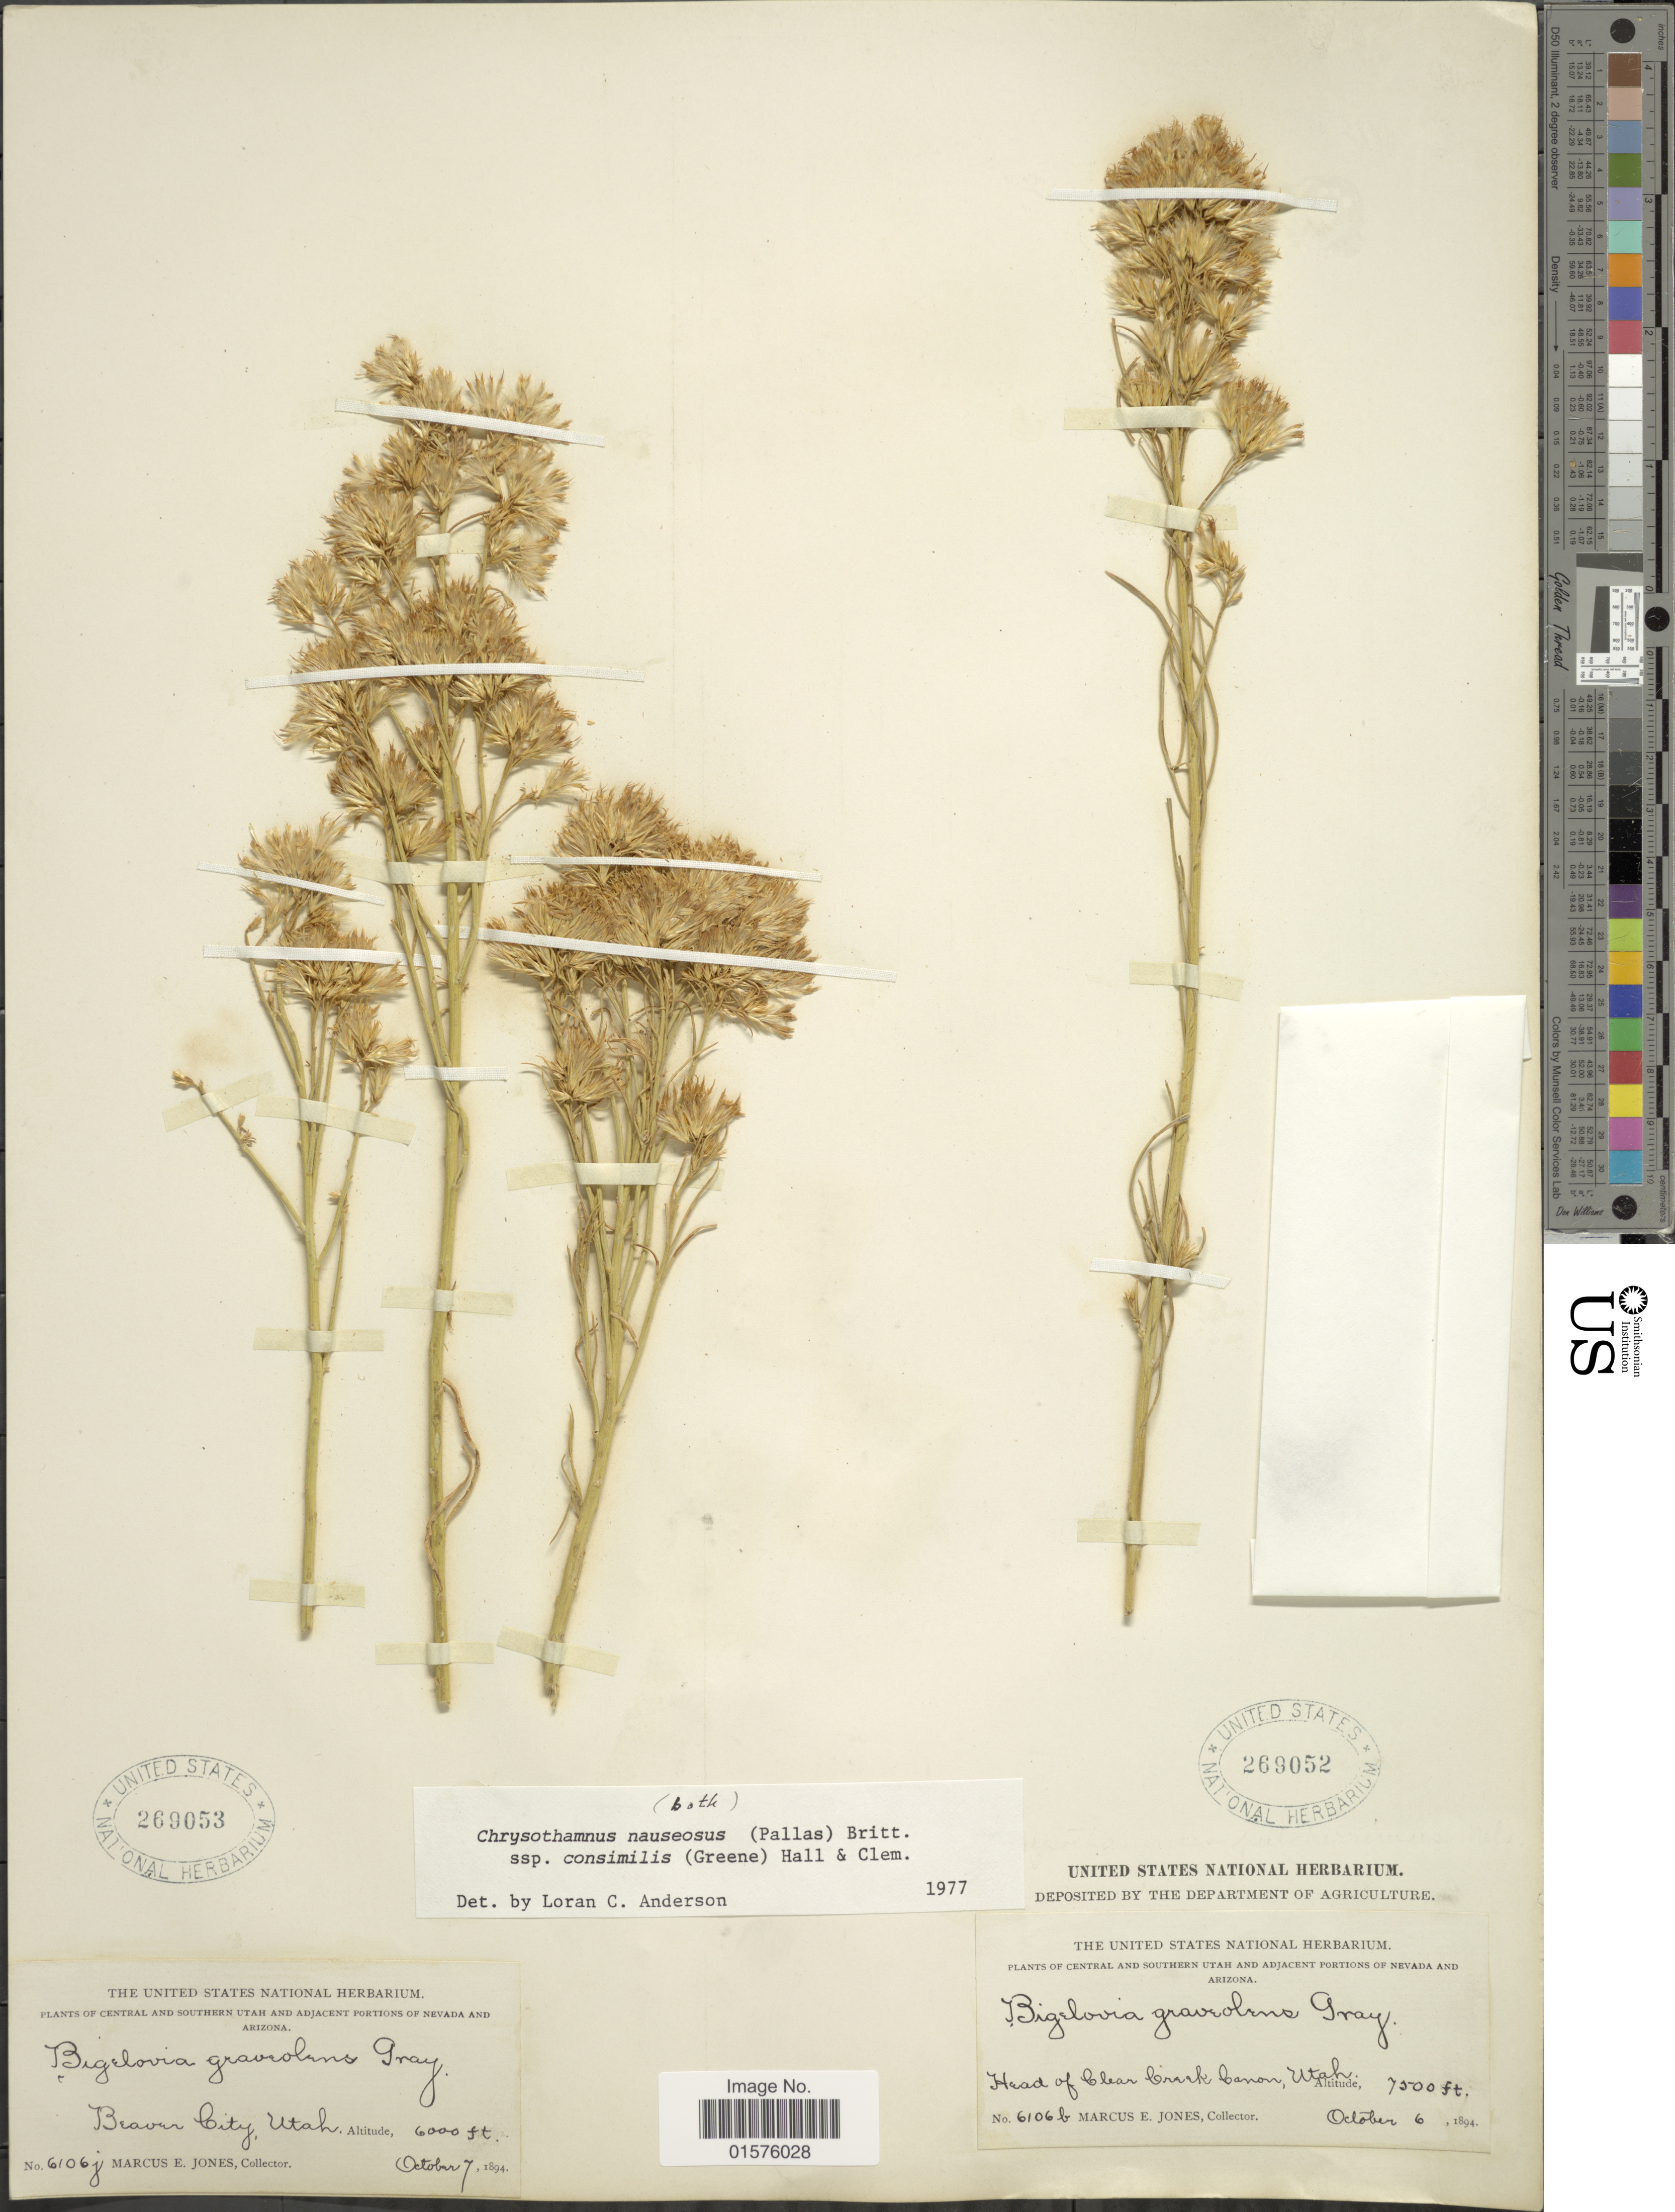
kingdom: Plantae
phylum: Tracheophyta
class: Magnoliopsida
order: Asterales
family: Asteraceae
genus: Chrysothamnus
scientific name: Chrysothamnus nauseosus subsp. graveolens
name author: (Nutt.) Piper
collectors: M. E. Jones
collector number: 6106j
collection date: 1894-10-07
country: United States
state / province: Utah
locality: Central and southern Utah and adjacent portions of Nevada and Arizona, Beaver City, Utah.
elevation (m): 1829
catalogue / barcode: US 296053